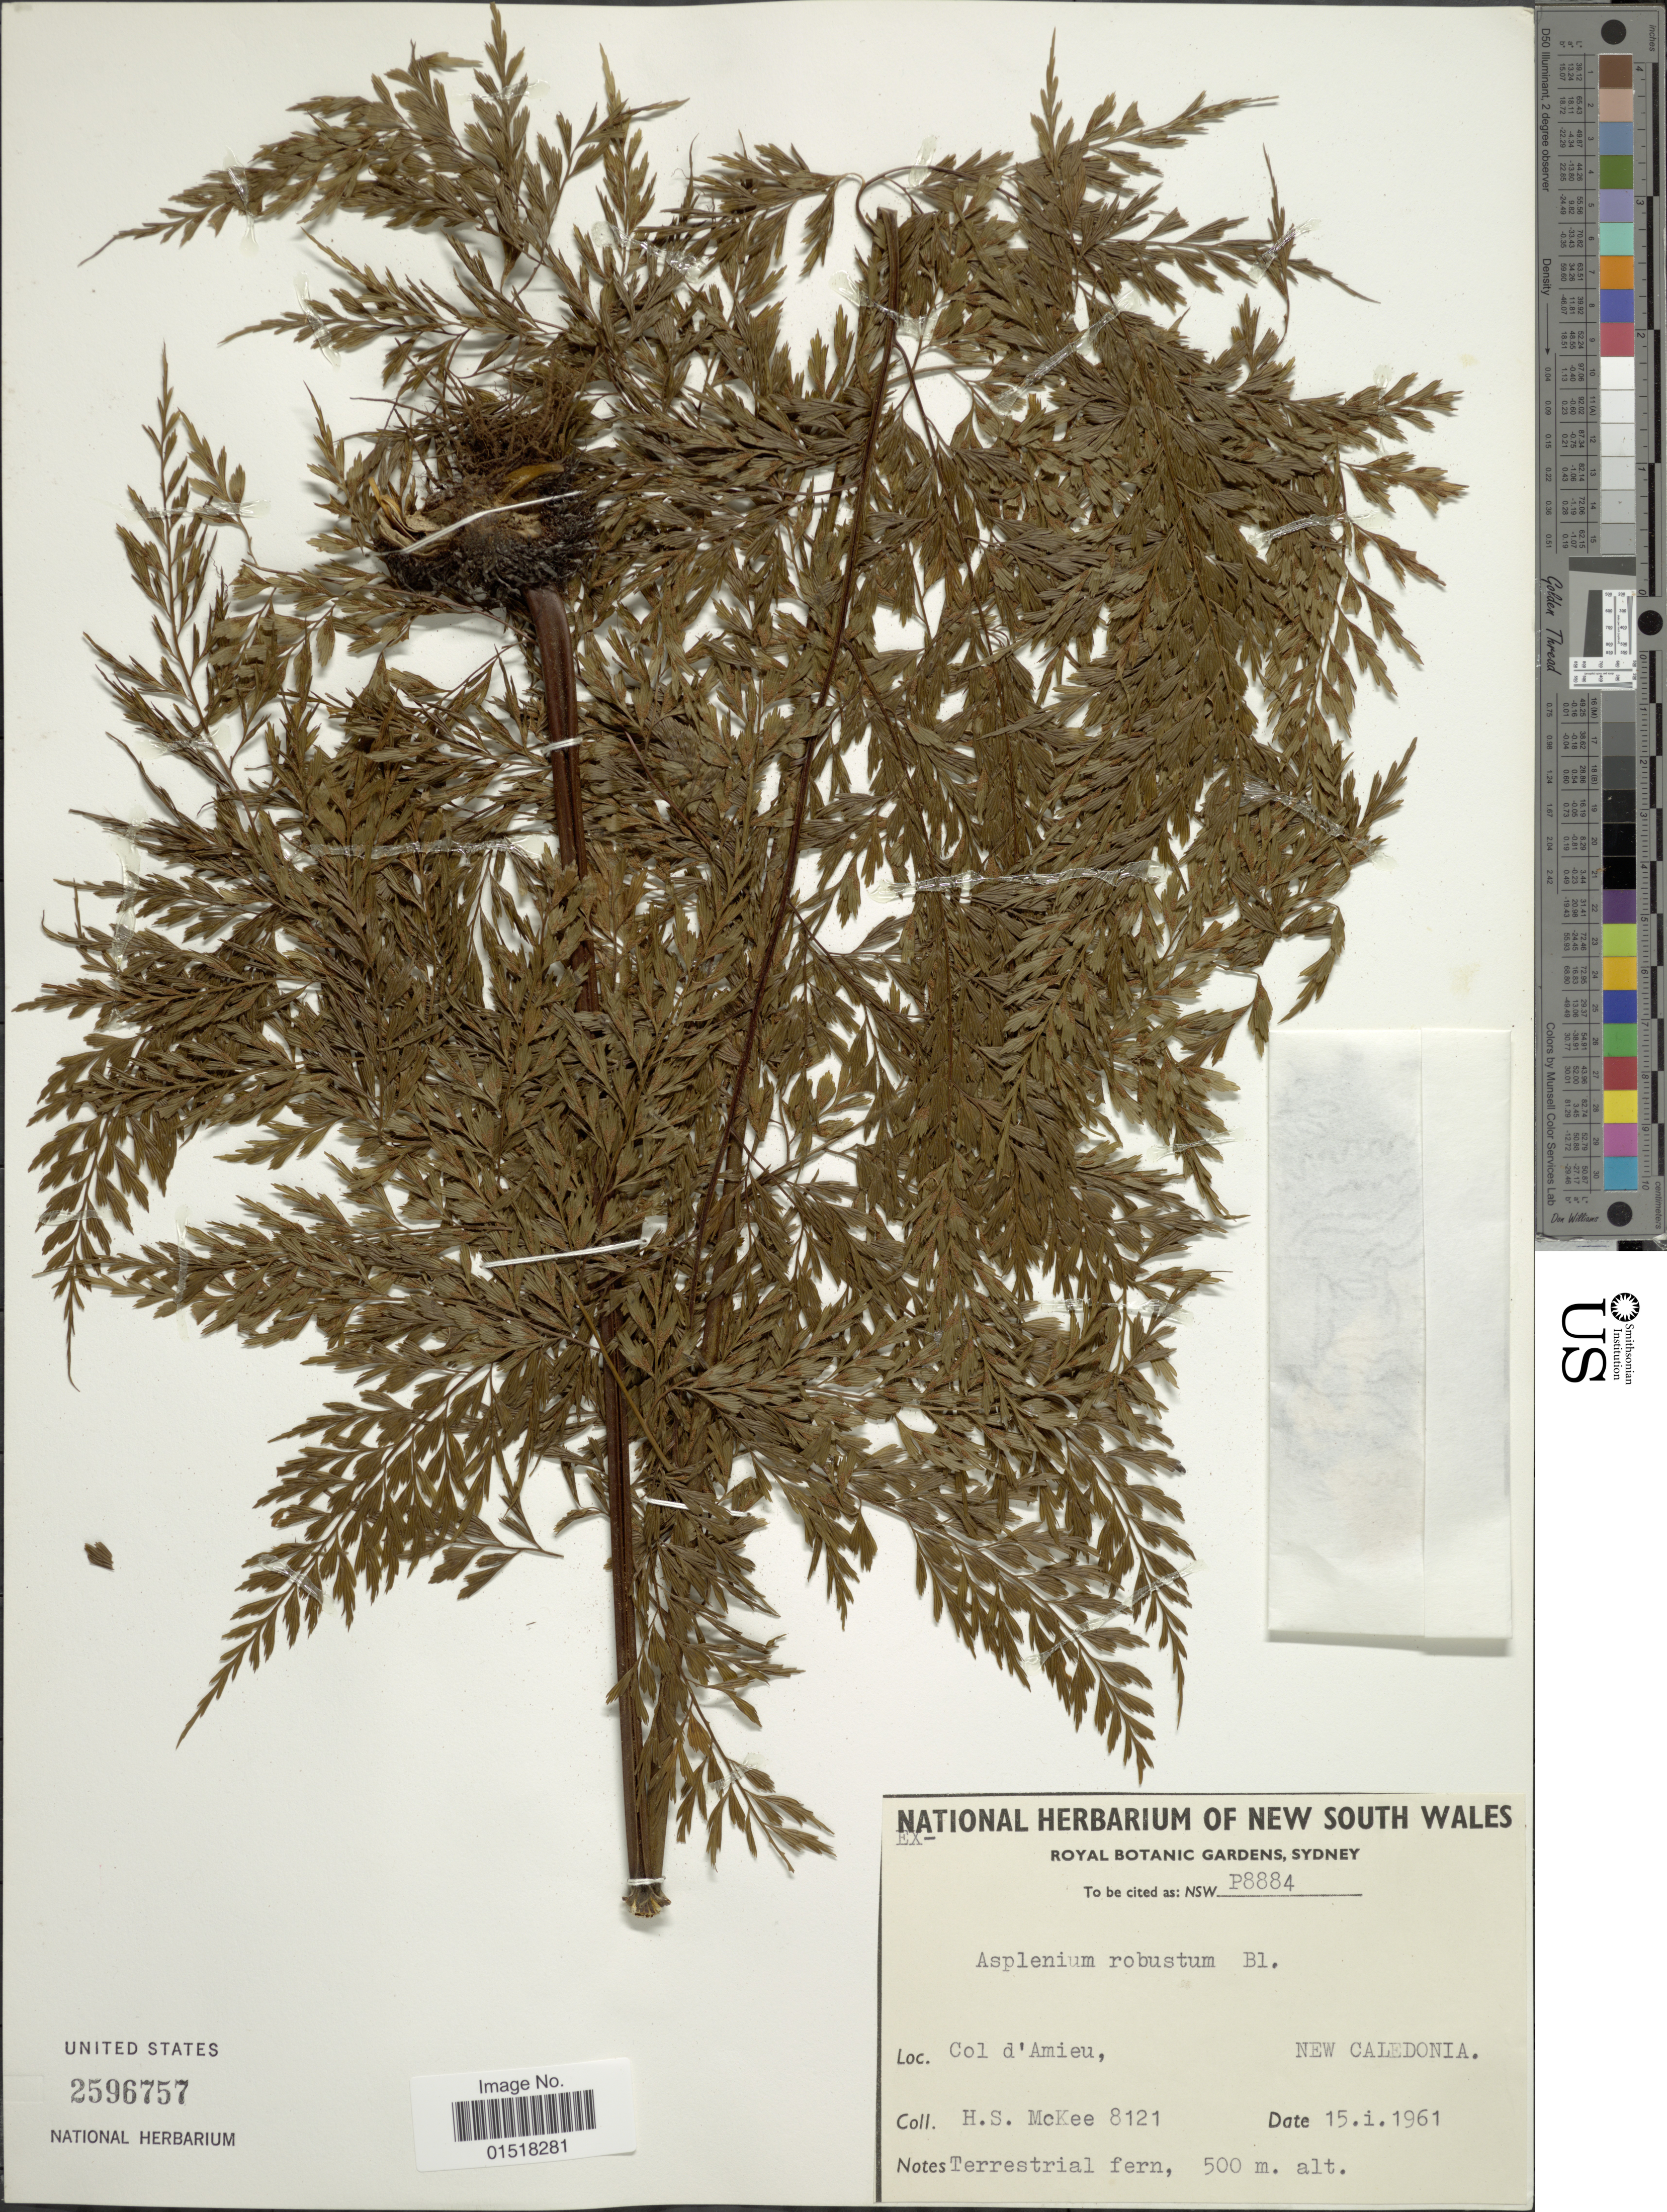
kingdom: Plantae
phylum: Tracheophyta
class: Polypodiopsida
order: Polypodiales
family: Aspleniaceae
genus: Asplenium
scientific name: Asplenium robustum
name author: Blume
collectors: H. S. McKee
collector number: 8121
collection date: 1961-01-15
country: New Caledonia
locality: Col d'Amieu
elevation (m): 500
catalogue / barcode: US 2596757